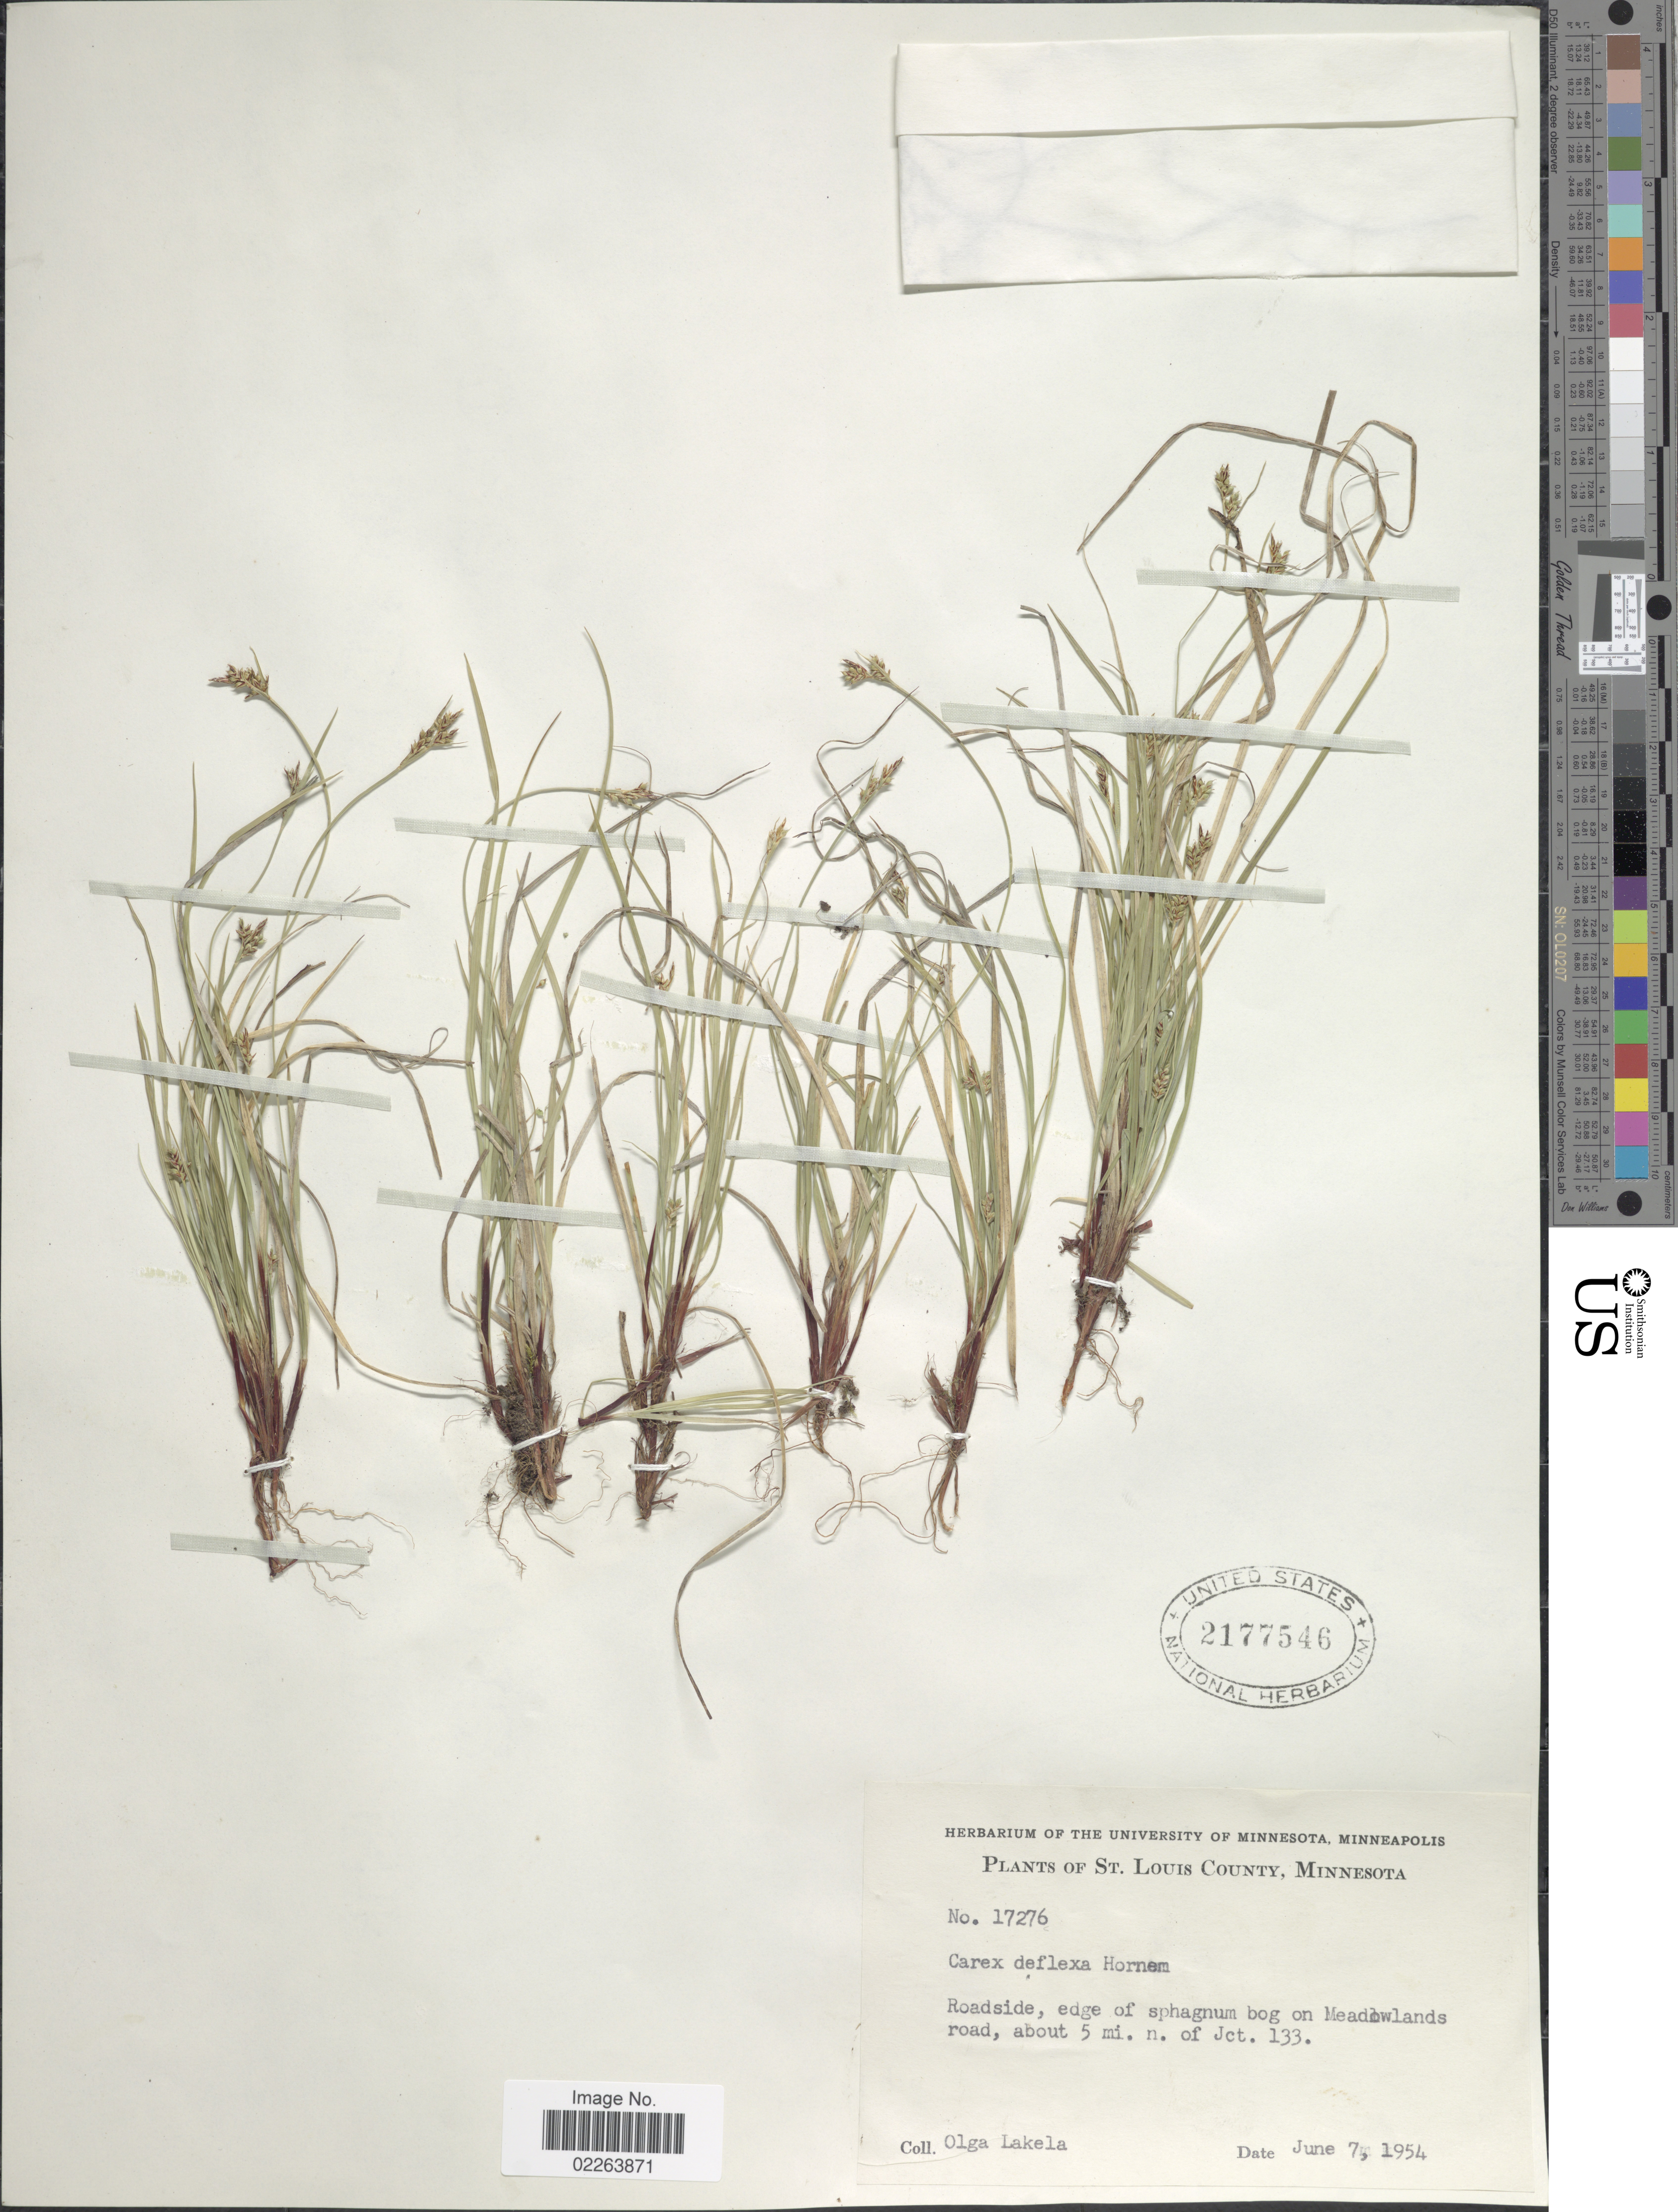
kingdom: Plantae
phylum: Tracheophyta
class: Liliopsida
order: Poales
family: Cyperaceae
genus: Carex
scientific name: Carex deflexa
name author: Hornem.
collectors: O. K. Lakela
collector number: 17276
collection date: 1954-06-07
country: United States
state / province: Minnesota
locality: St Louis County, Roadside, edge of sphagnum nog on Meadowlands road, about 5 mi n of Jct 133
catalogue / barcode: US 2177546